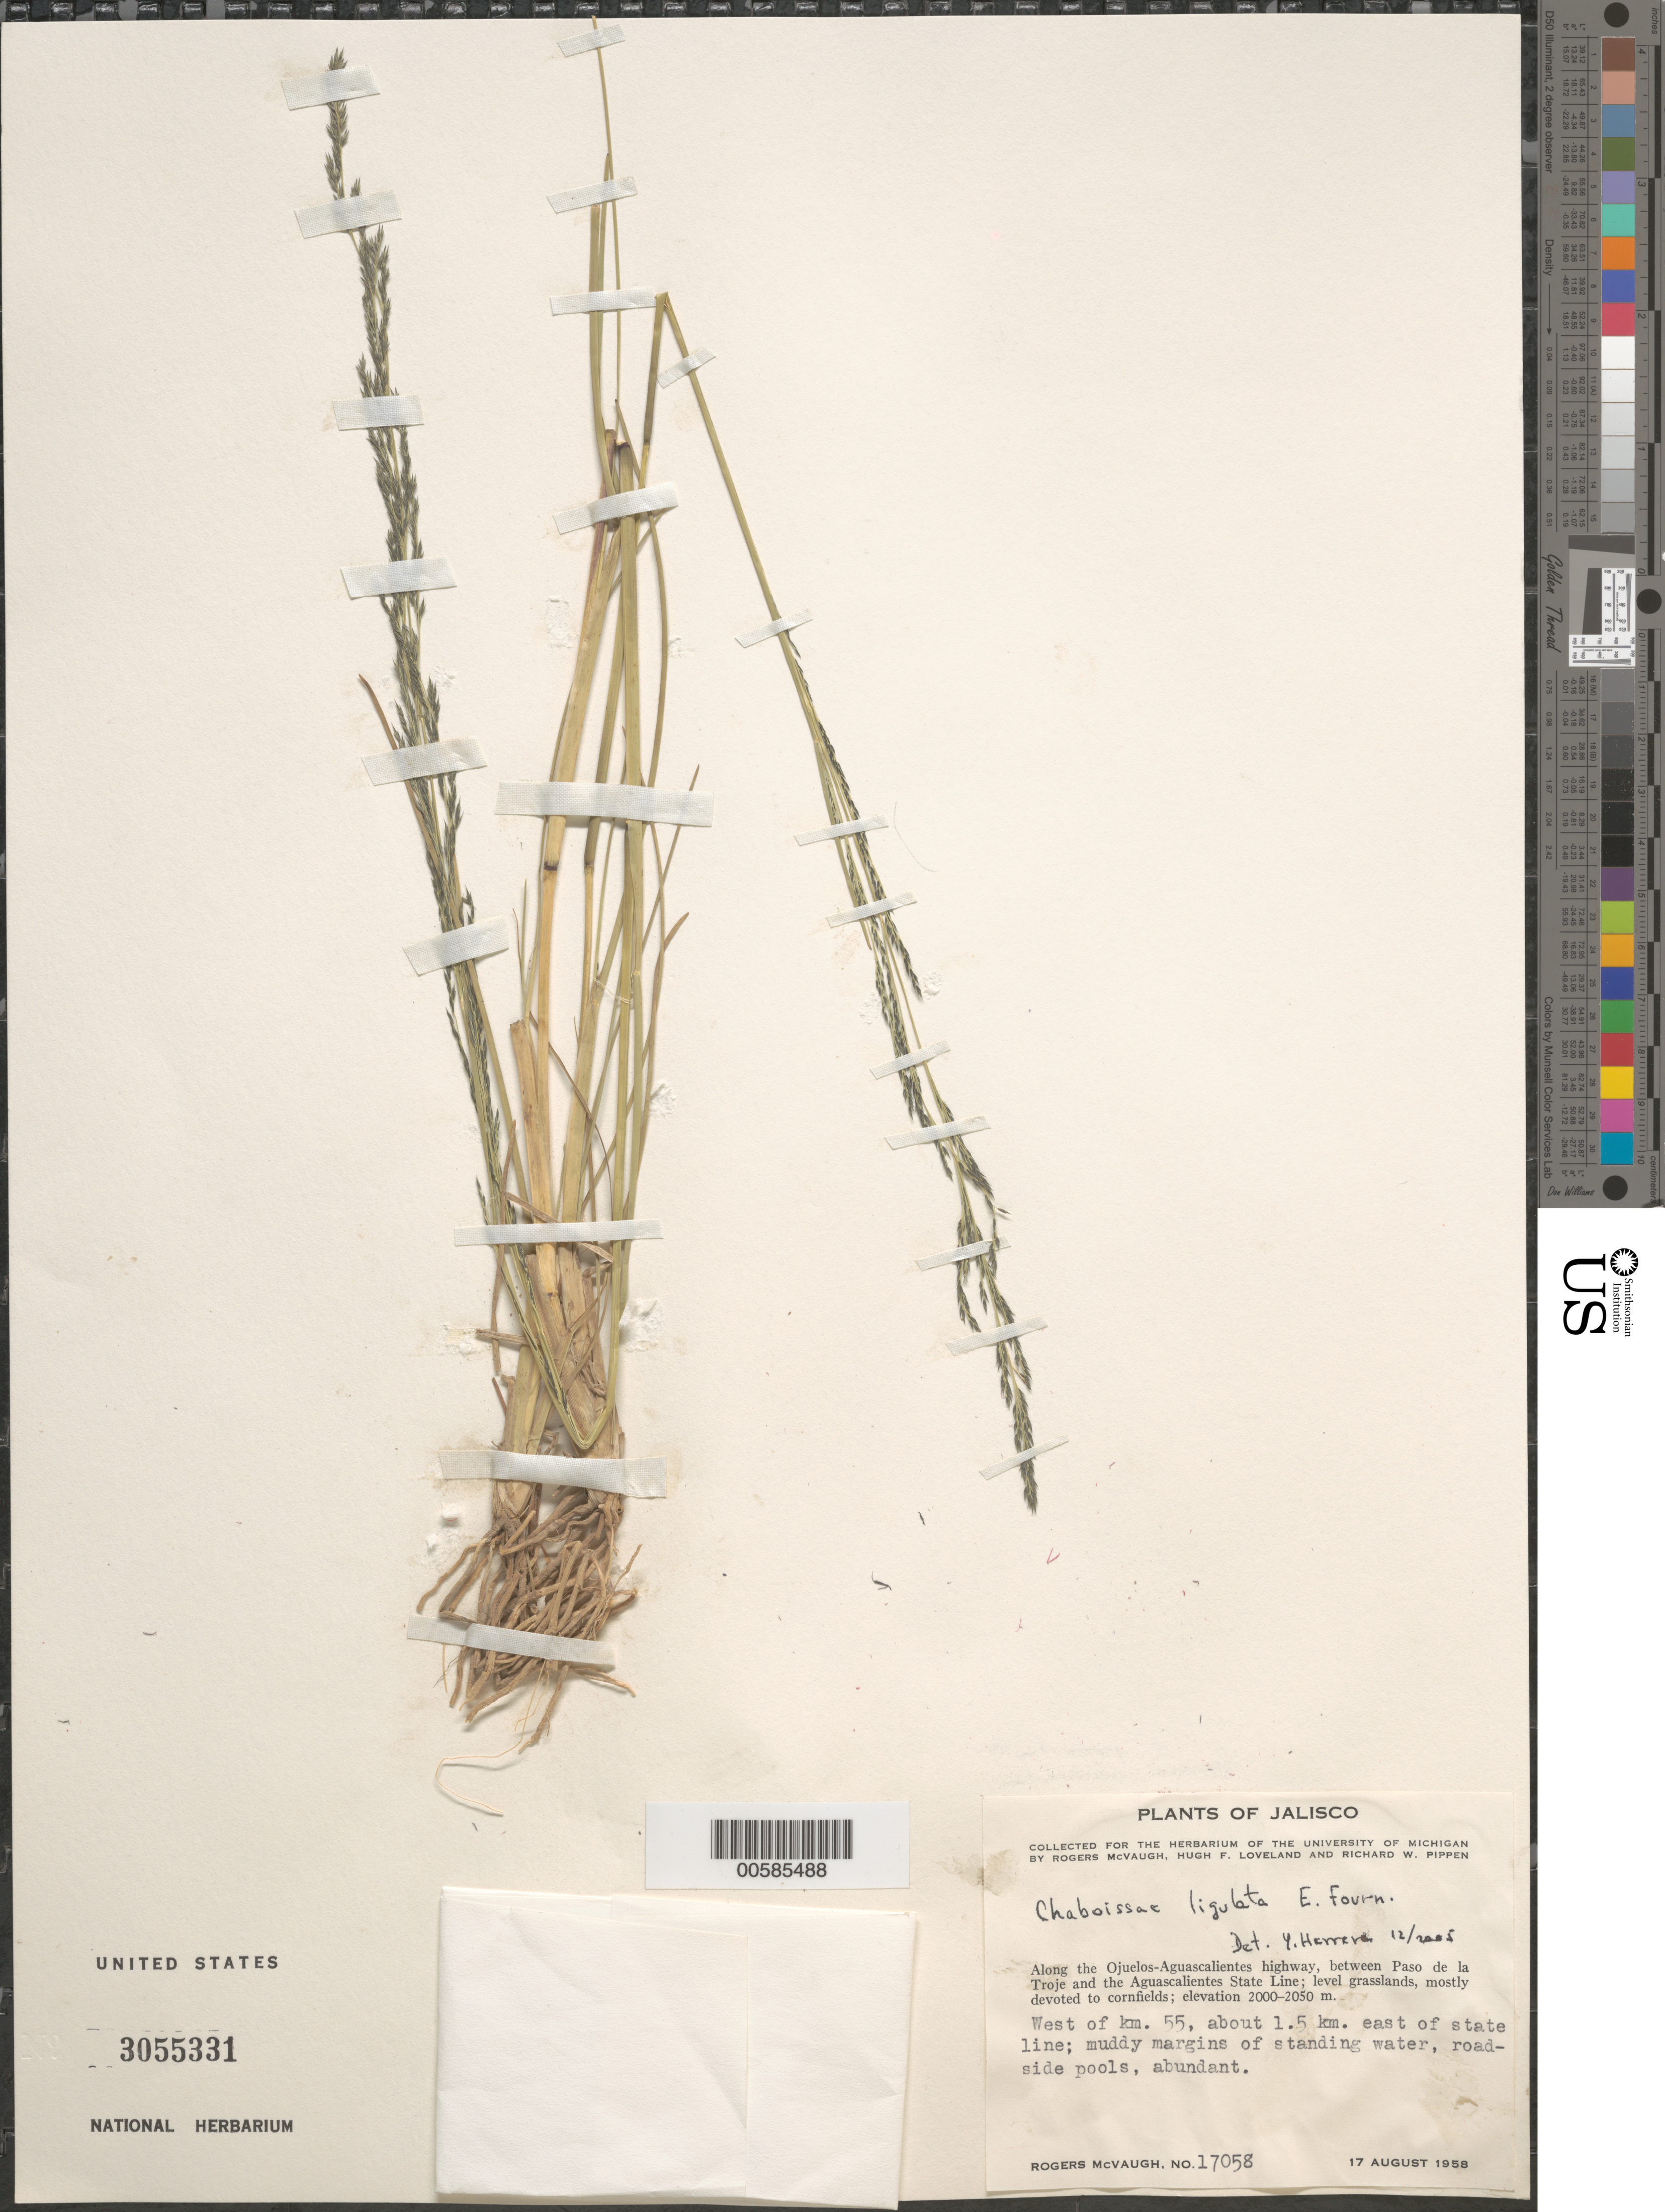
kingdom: Plantae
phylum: Tracheophyta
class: Liliopsida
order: Poales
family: Poaceae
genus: Muhlenbergia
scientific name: Muhlenbergia sp.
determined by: Judziewicz, E. J.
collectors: R. McVaugh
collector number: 17058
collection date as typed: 17 Aug 1958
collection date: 1958-08-17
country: Mexico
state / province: Jalisco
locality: Along the Ojuelos - Aguascalientes hwy, btwn Paso de la Troje & Aguascalientes state line, W of km 55, ca 1.5 km E of state line.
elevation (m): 2000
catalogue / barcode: US 3055331